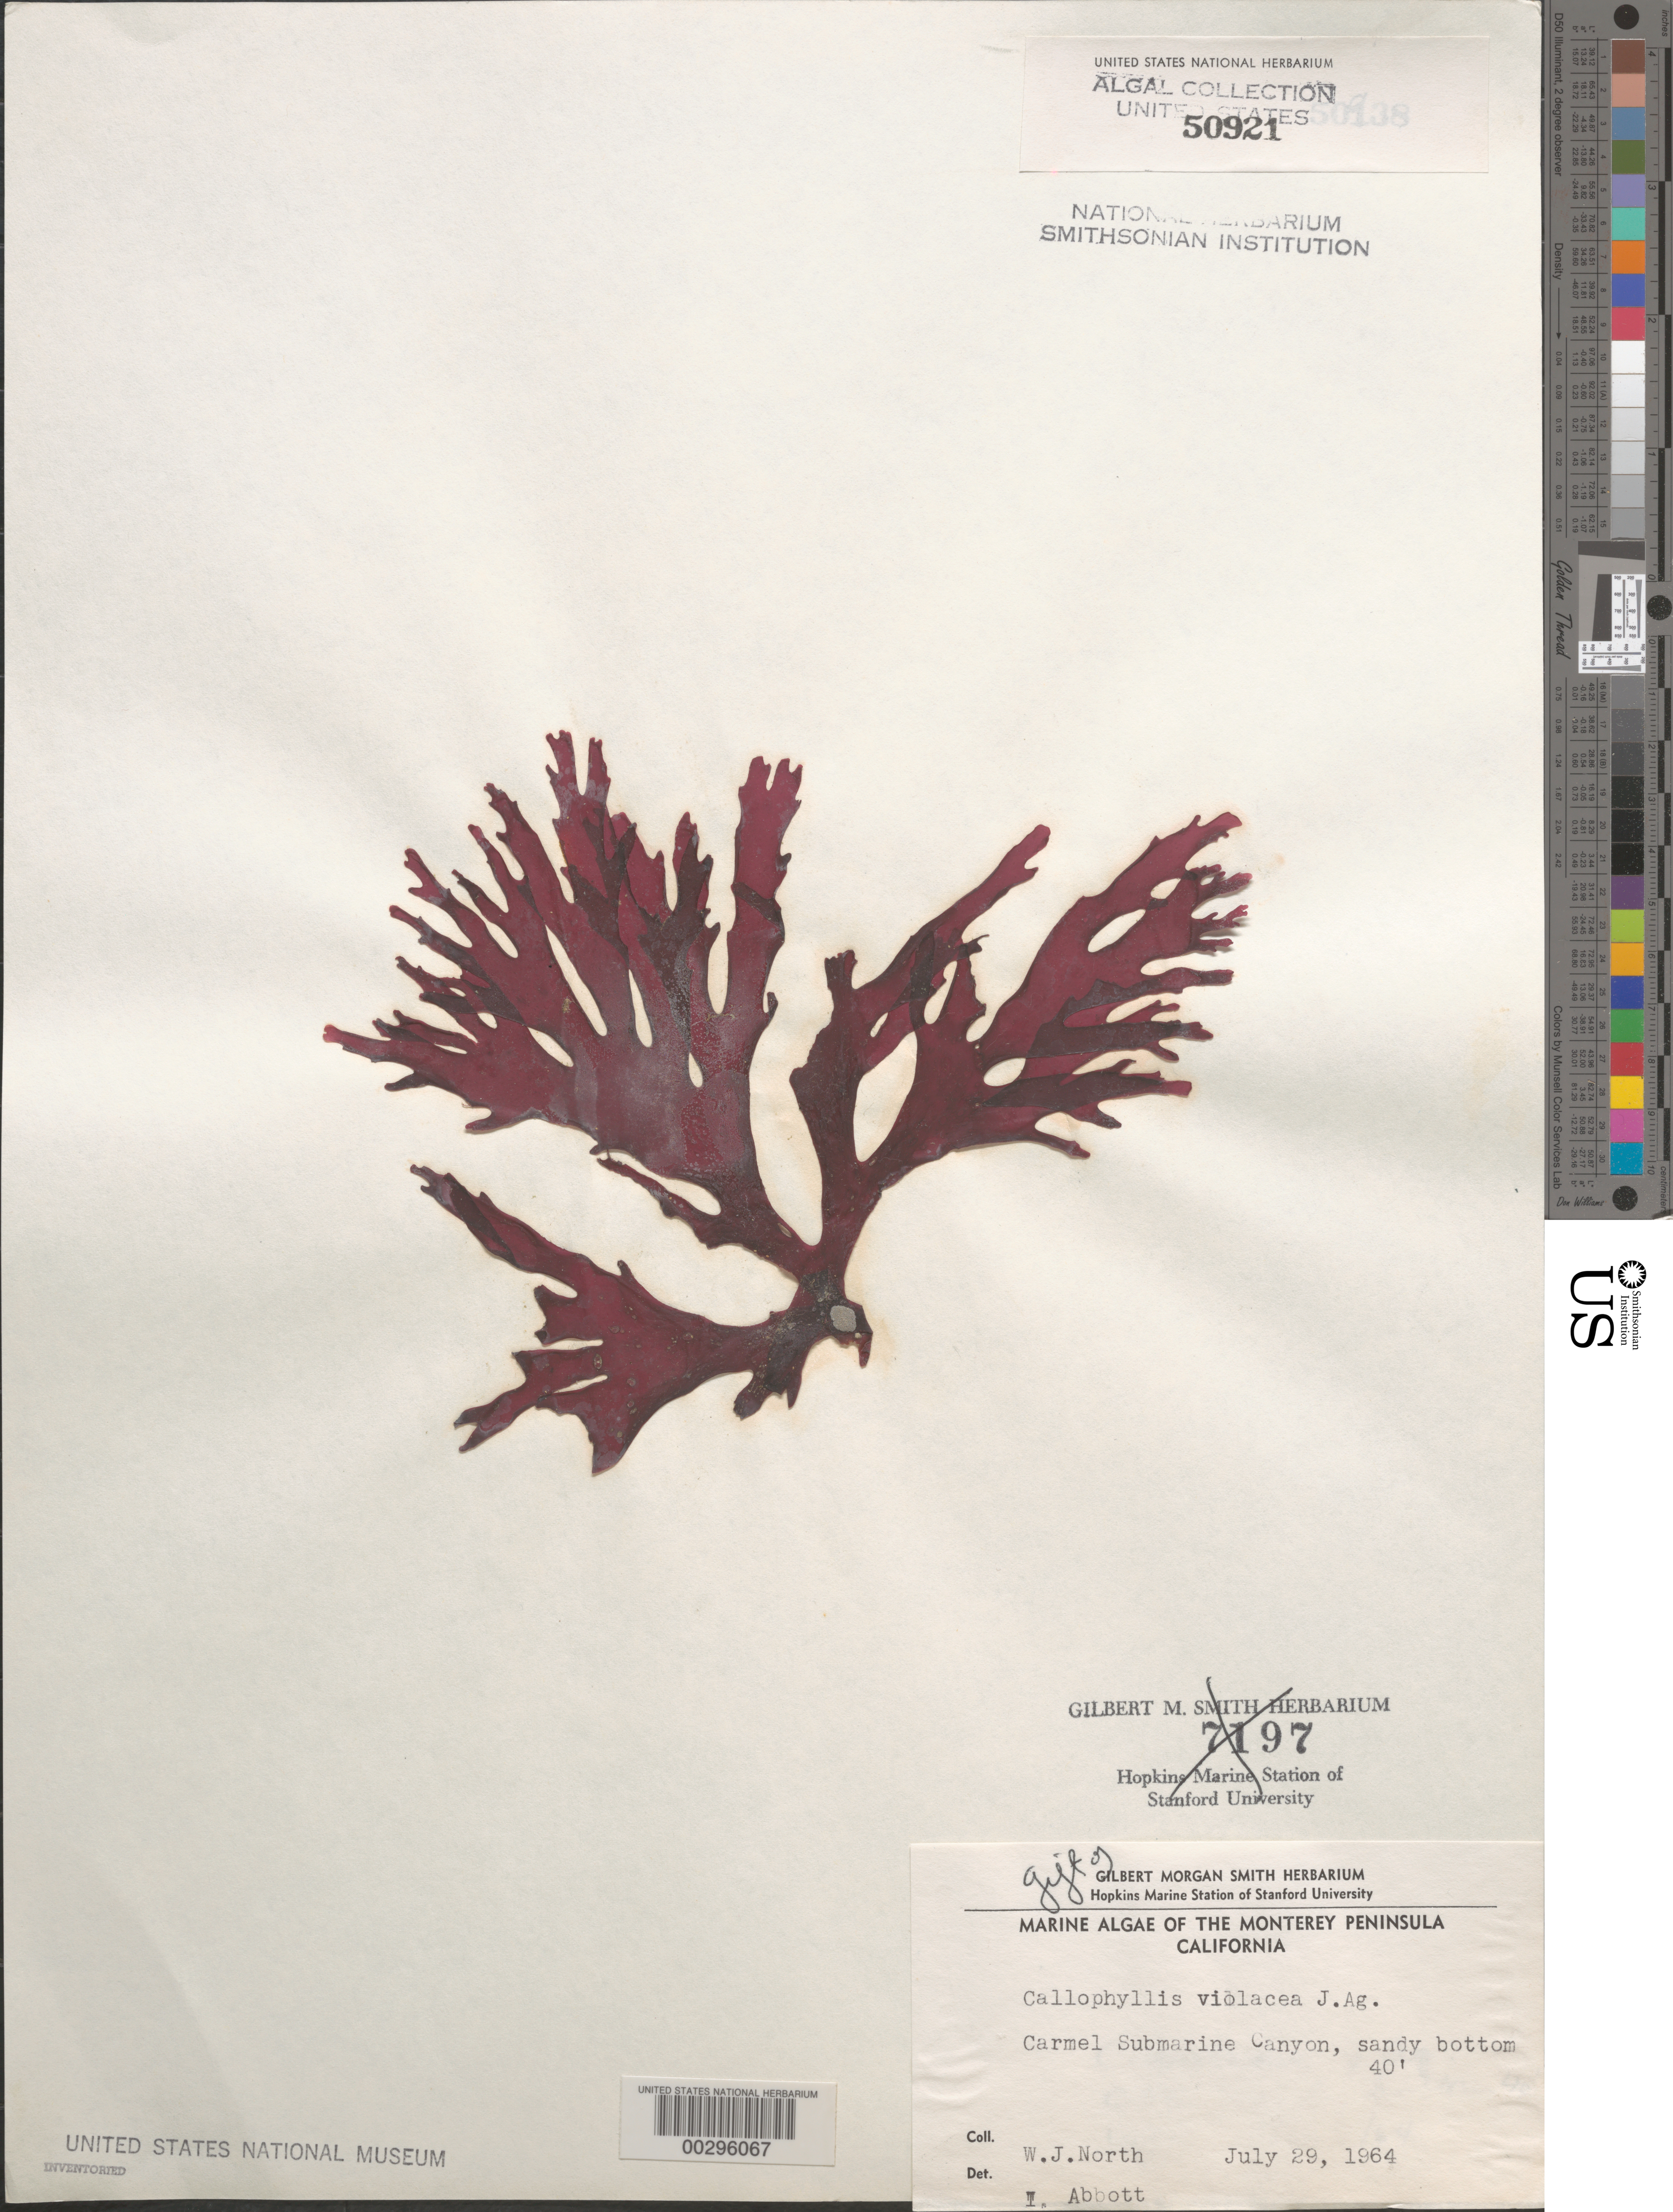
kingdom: Plantae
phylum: Rhodophyta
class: Florideophyceae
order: Gigartinales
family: Kallymeniaceae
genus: Callophyllis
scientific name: Callophyllis violacea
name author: J. Agardh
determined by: Abbott, Isabella A.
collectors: W. North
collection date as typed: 29 Jul 1964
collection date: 1964-07-29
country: United States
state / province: California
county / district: Monterey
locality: Carmel Submarine Canyon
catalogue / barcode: US 50921